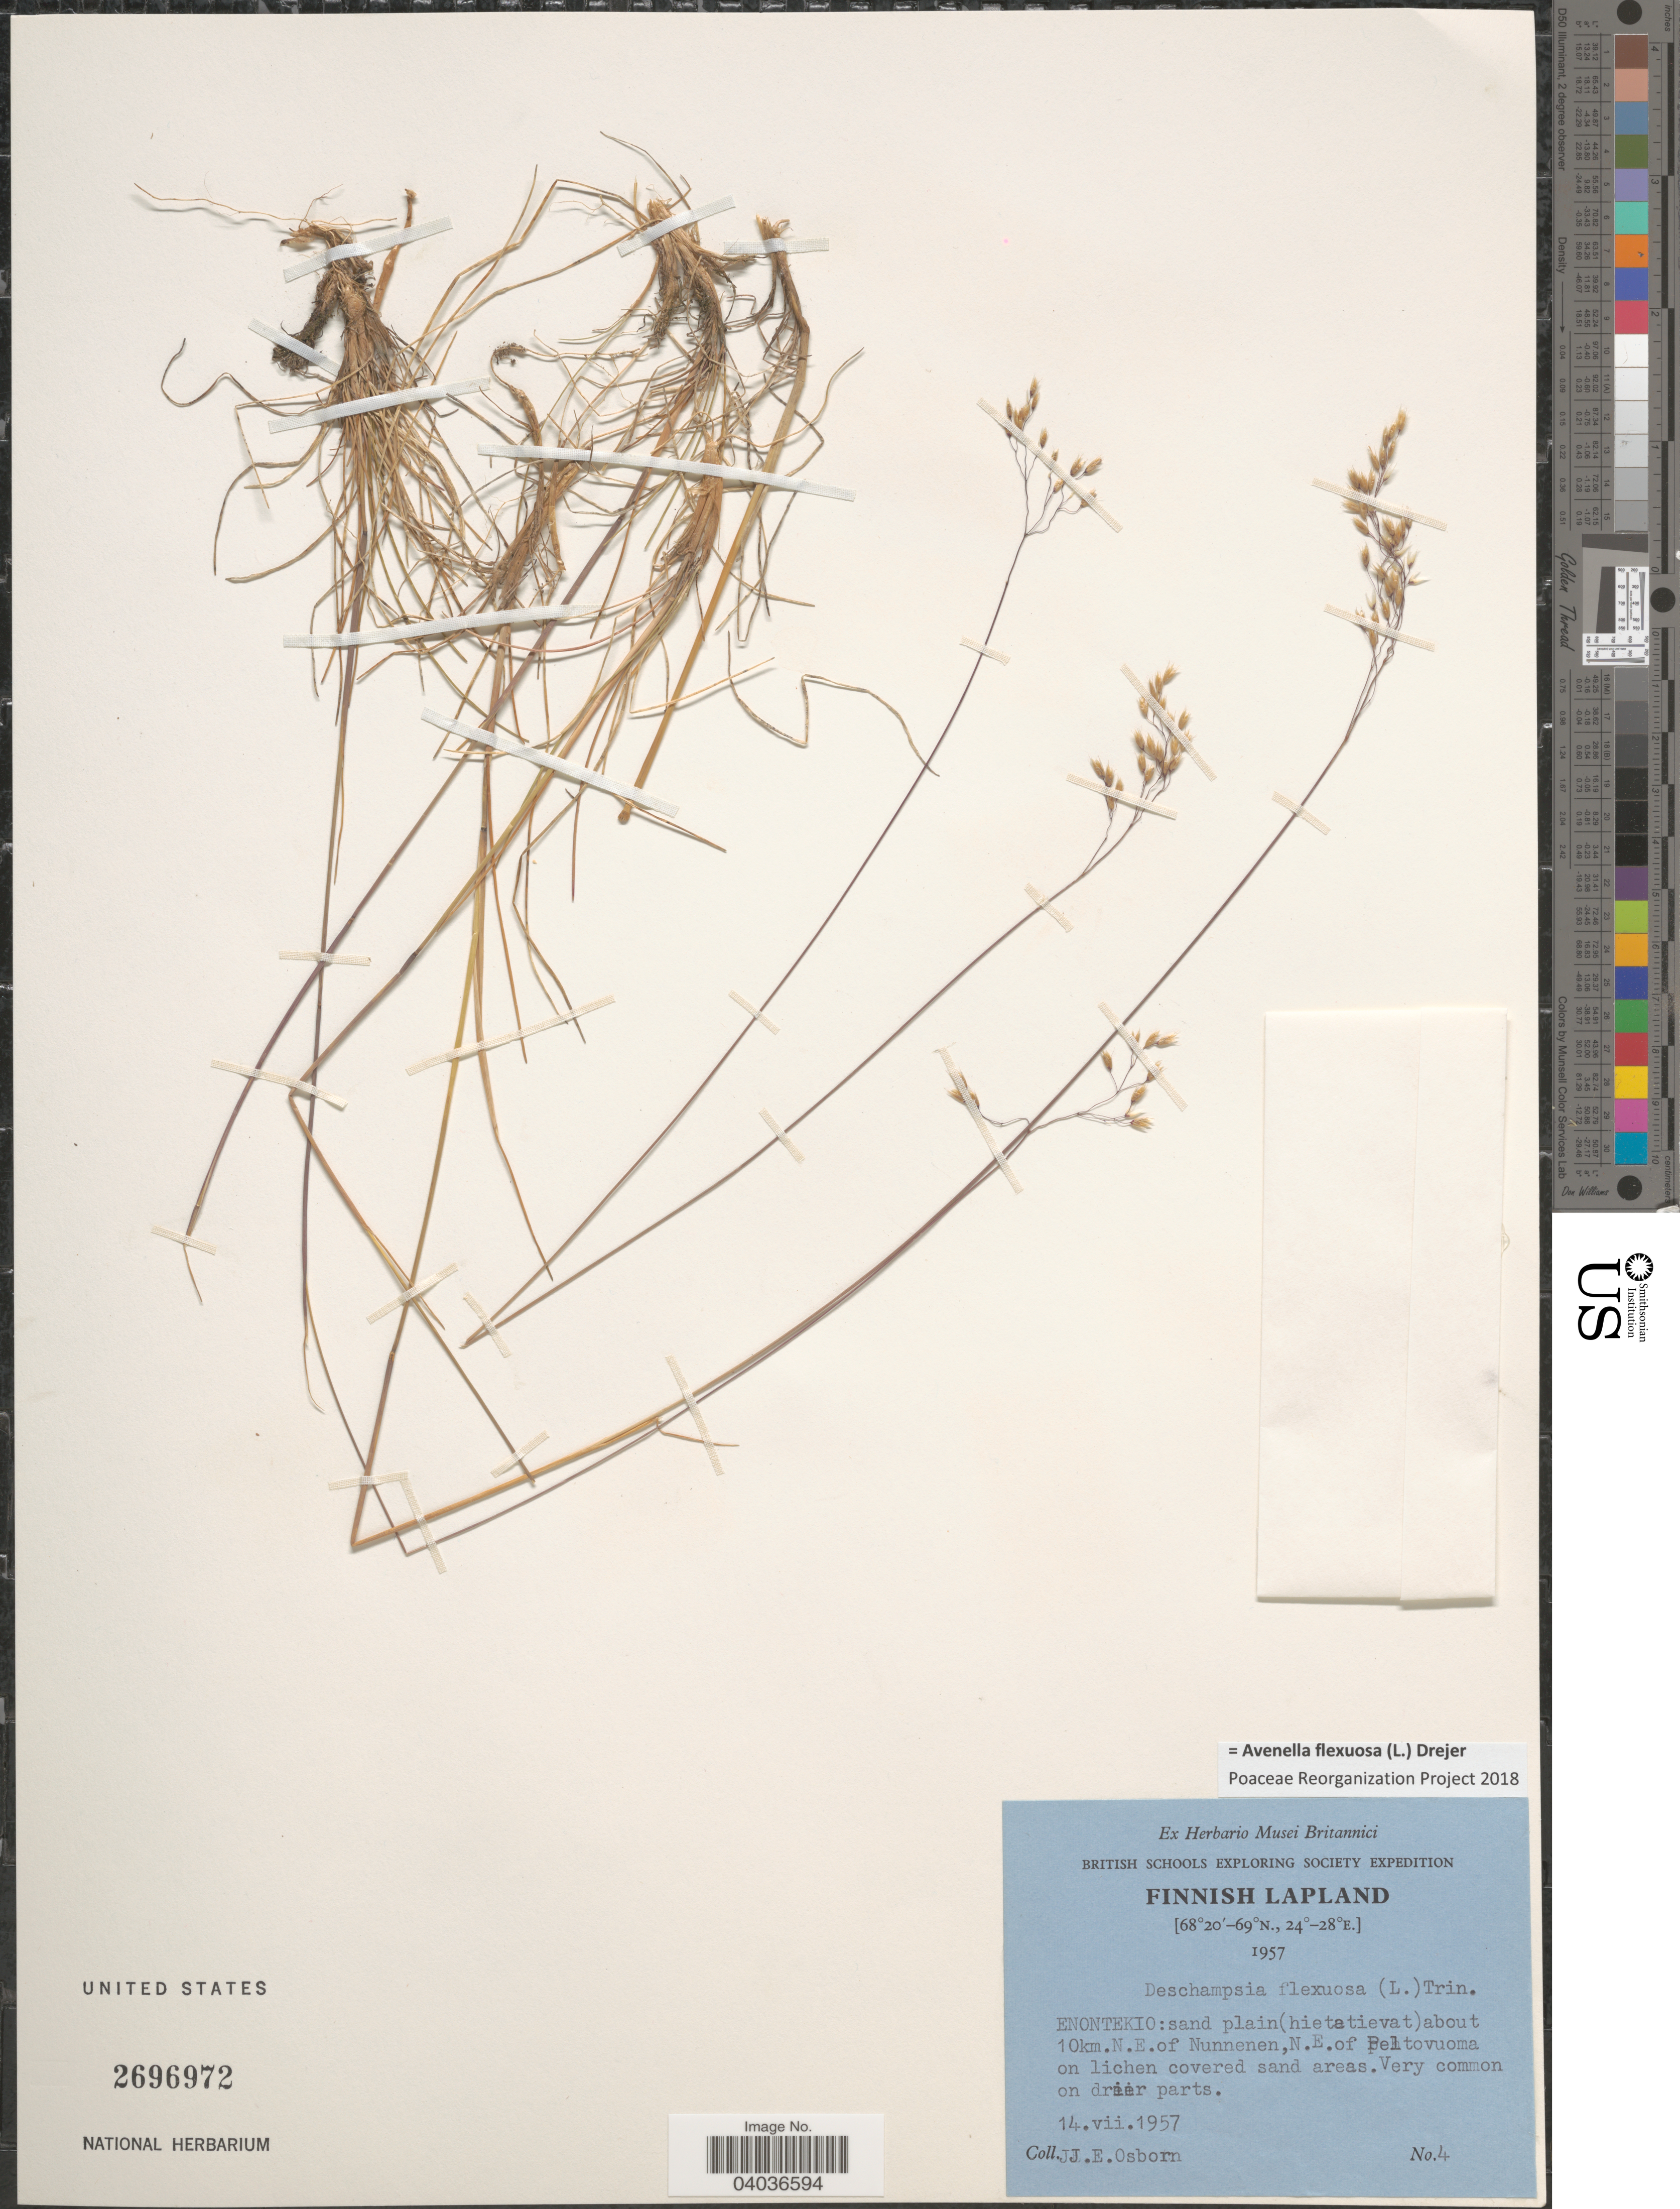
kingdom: Plantae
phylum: Tracheophyta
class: Liliopsida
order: Poales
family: Poaceae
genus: Avenella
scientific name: Avenella flexuosa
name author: (L.) Drejer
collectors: J. Osborn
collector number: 4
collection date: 1957-07-14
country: Finland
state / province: Lappi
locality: Finnish Lapland. Enontekio: sand plain(hietatievat) about 10 km.N.E. of Nunnenen, N.E. of Beltovuoma on lichen covered sand areas.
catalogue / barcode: US 2696972